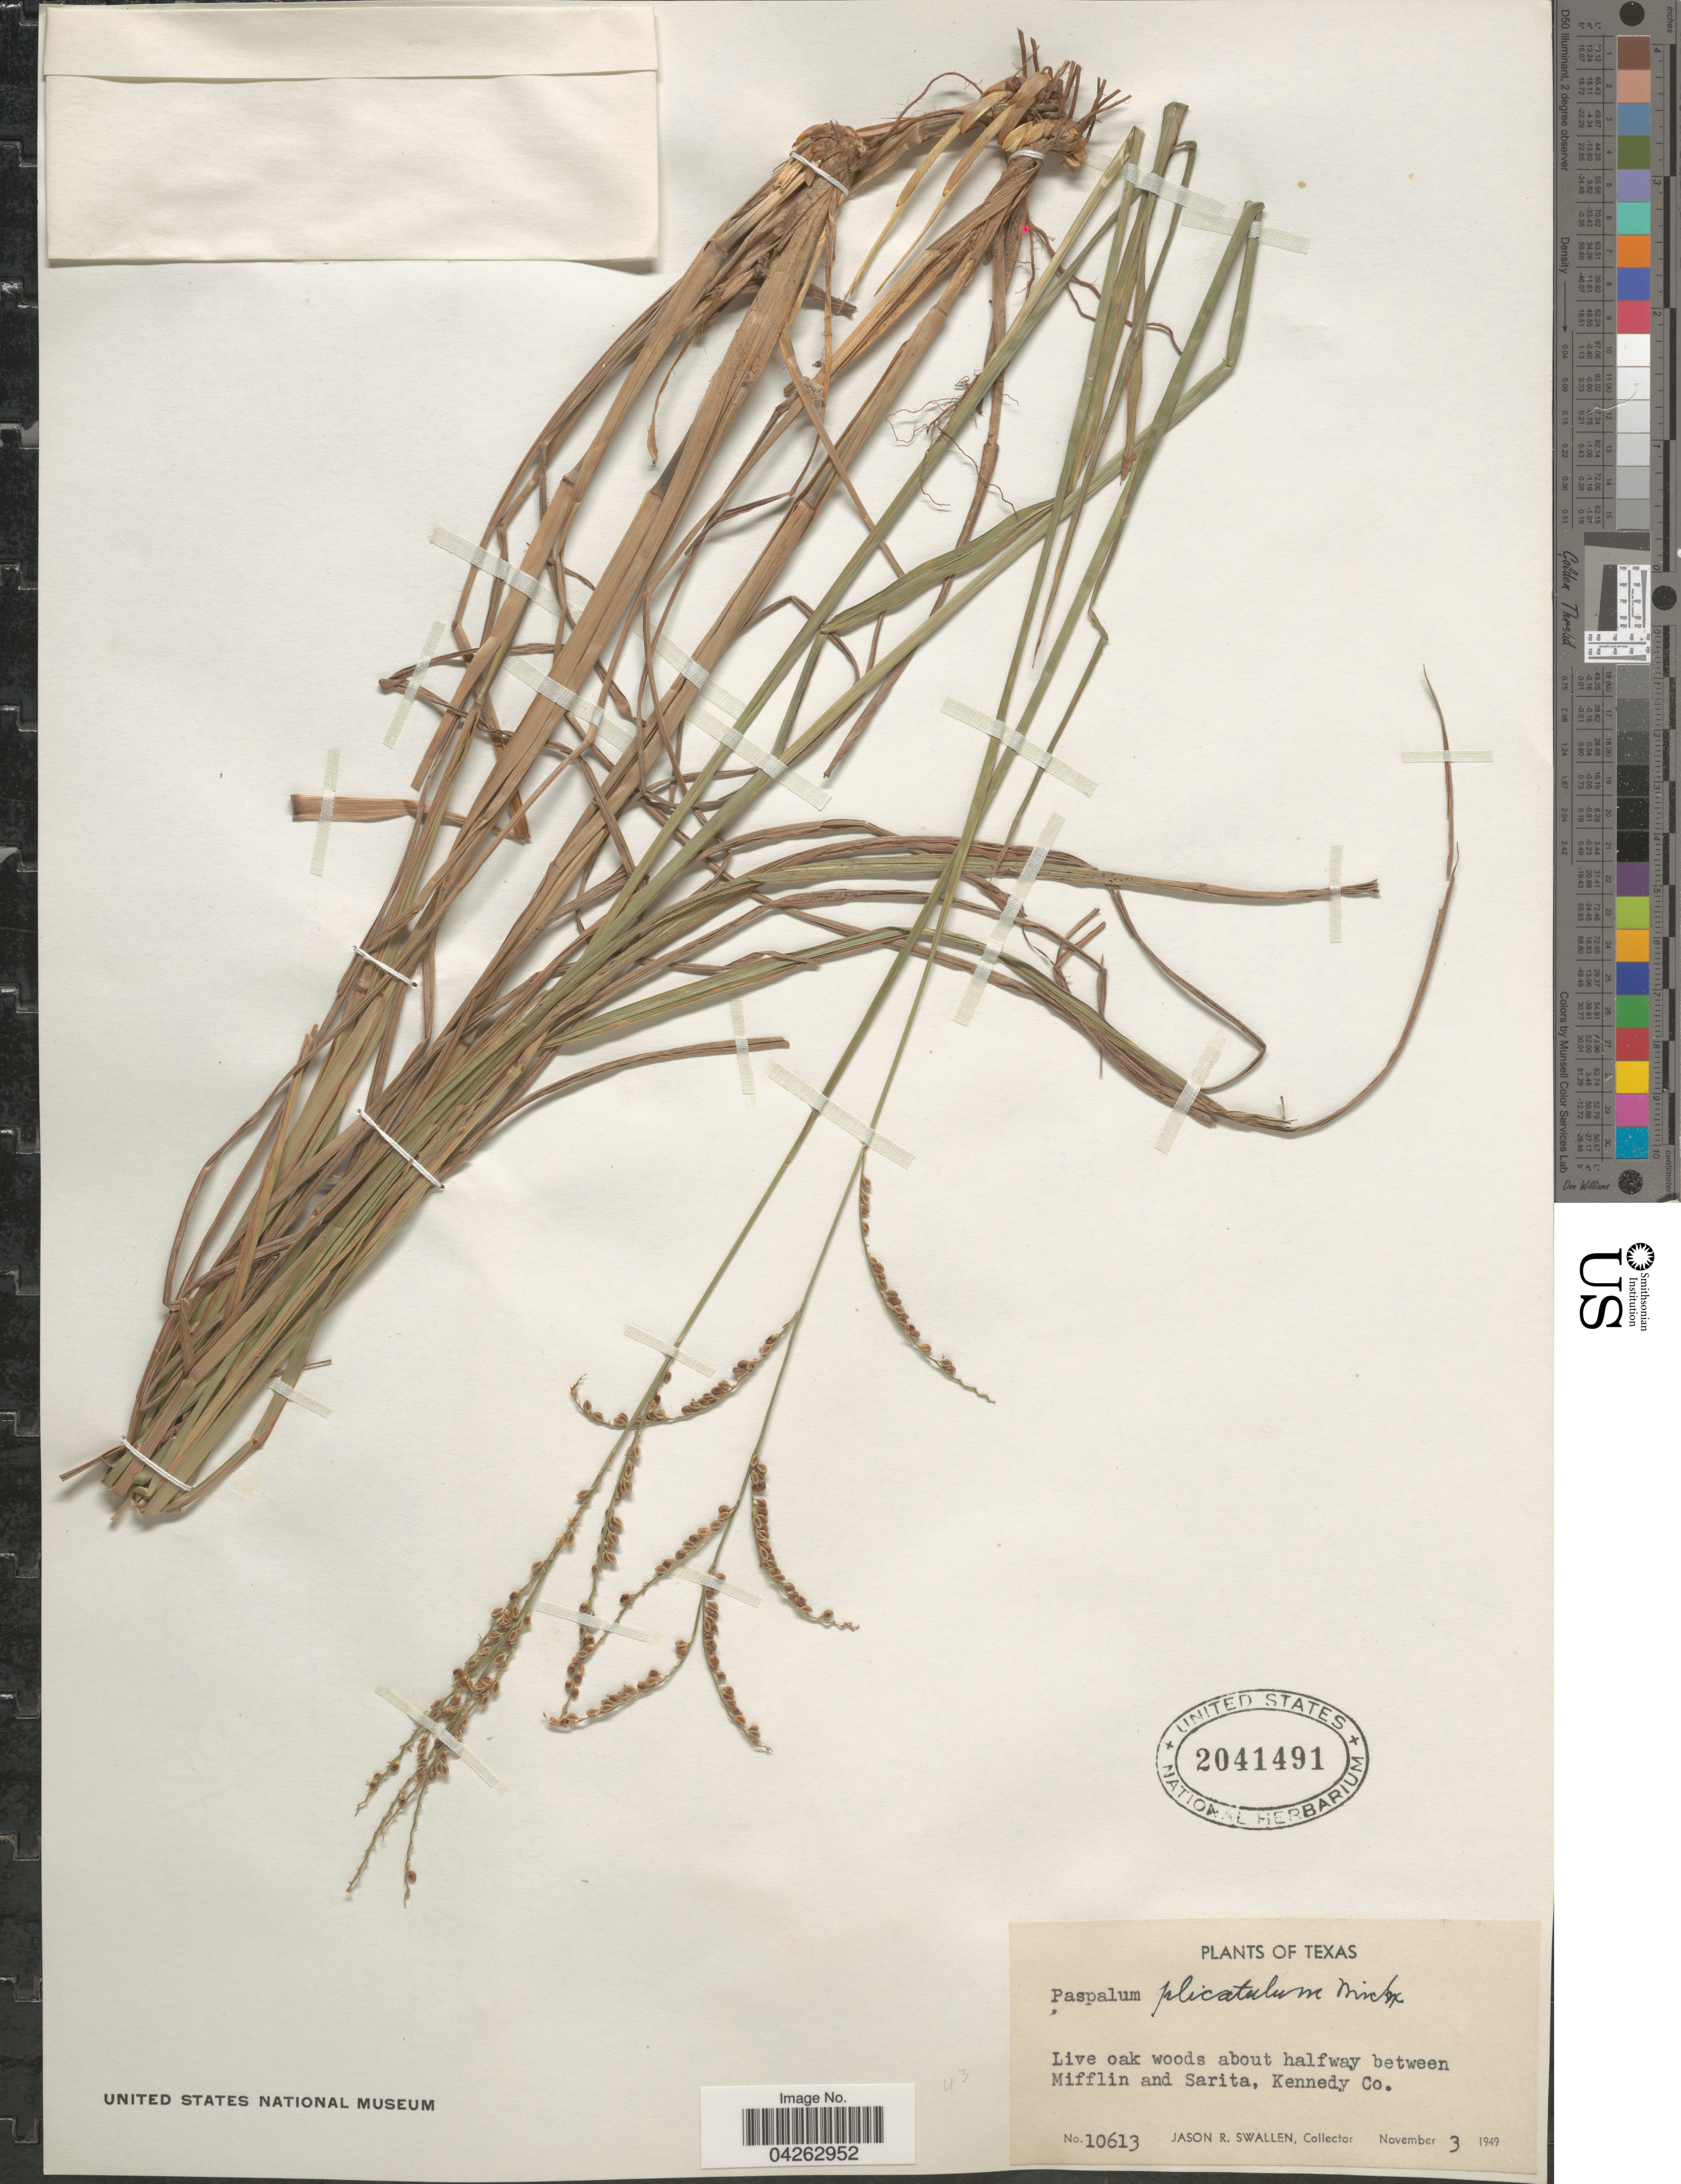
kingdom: Plantae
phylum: Tracheophyta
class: Liliopsida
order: Poales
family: Poaceae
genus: Paspalum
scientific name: Paspalum plicatulum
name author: Michx.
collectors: J. R. Swallen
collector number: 10613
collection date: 1949-11-03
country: United States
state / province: Texas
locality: About halfway between Mifflin and Sarita, Kennedy Co.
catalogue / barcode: US 2041491